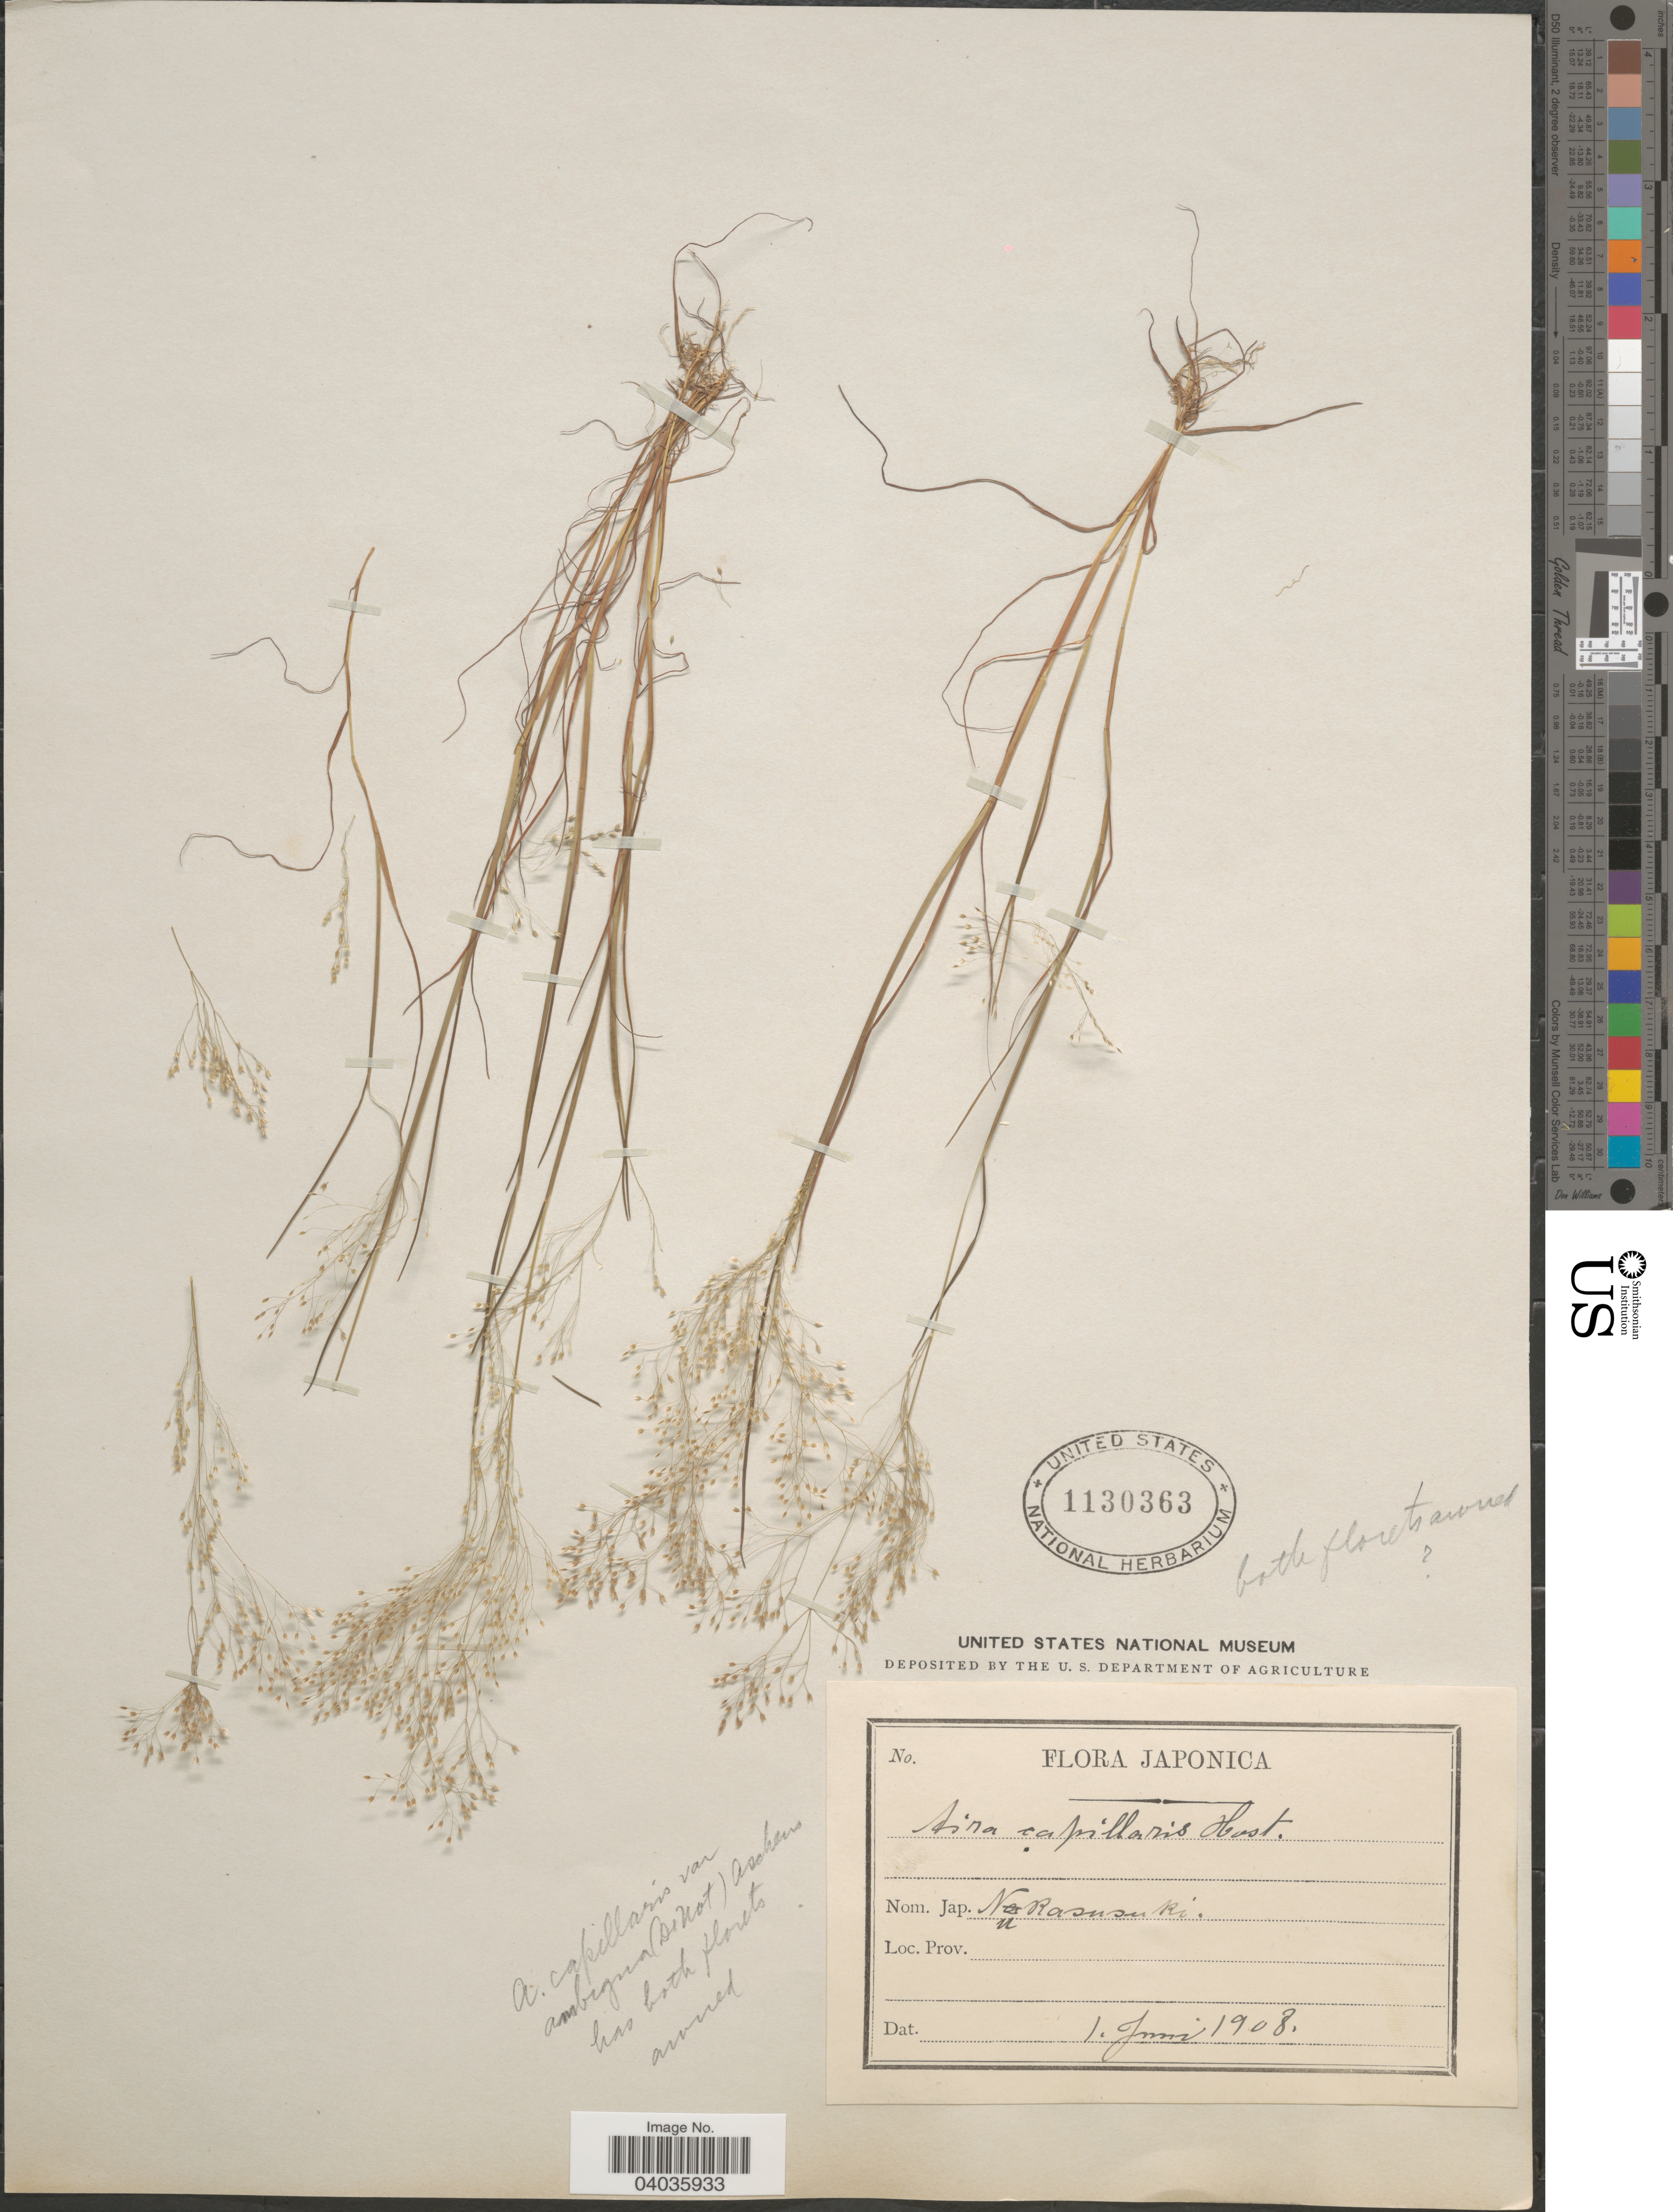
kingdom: Plantae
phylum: Tracheophyta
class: Liliopsida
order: Poales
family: Poaceae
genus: Aira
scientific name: Aira elegantissima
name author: Schur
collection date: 1908-06-01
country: Japan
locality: Japonica.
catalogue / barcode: US 1130363